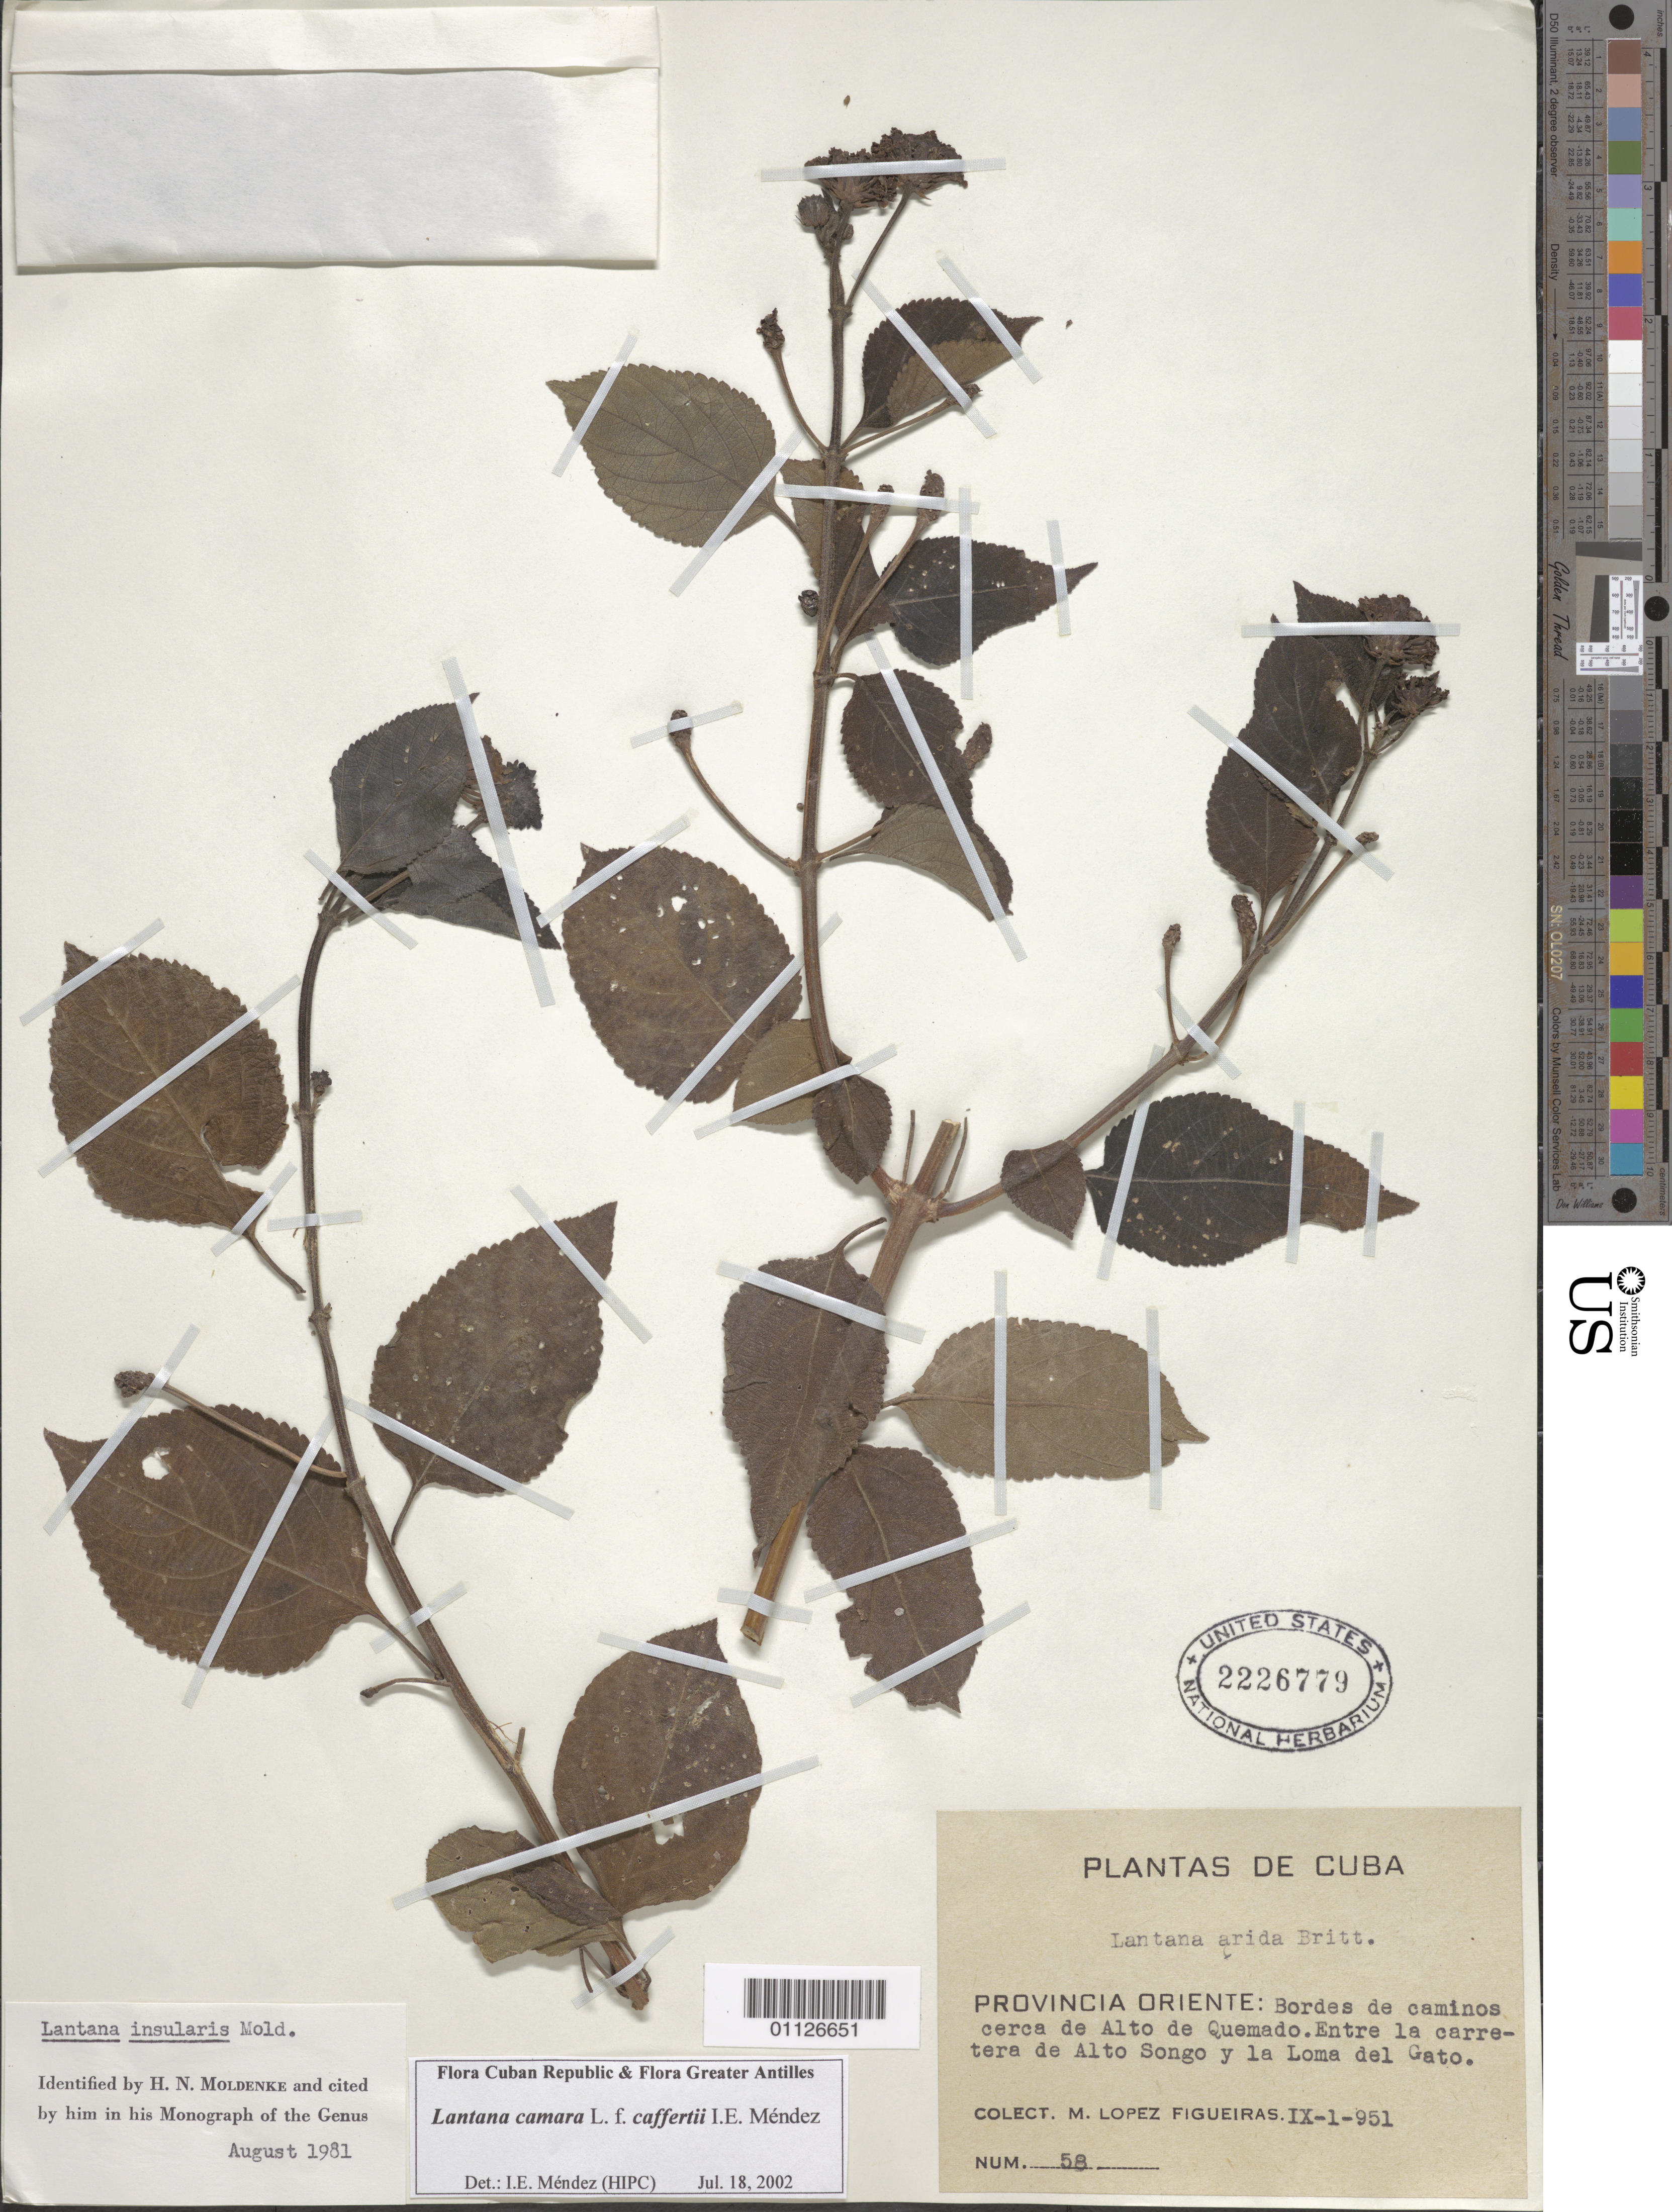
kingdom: Plantae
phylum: Tracheophyta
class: Magnoliopsida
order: Lamiales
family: Verbenaceae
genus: Lantana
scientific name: Lantana camara f. caffertyi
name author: I.E. Méndez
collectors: M. López Figueiras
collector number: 58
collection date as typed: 01 Sep 1951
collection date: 1951-09-01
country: Cuba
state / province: Santiago de Cuba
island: Cuba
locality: Bordes de caminos cerca de Alto de Quemado; Entre la carretera de Alto Songo y la Loma del Gato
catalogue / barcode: US 2226779